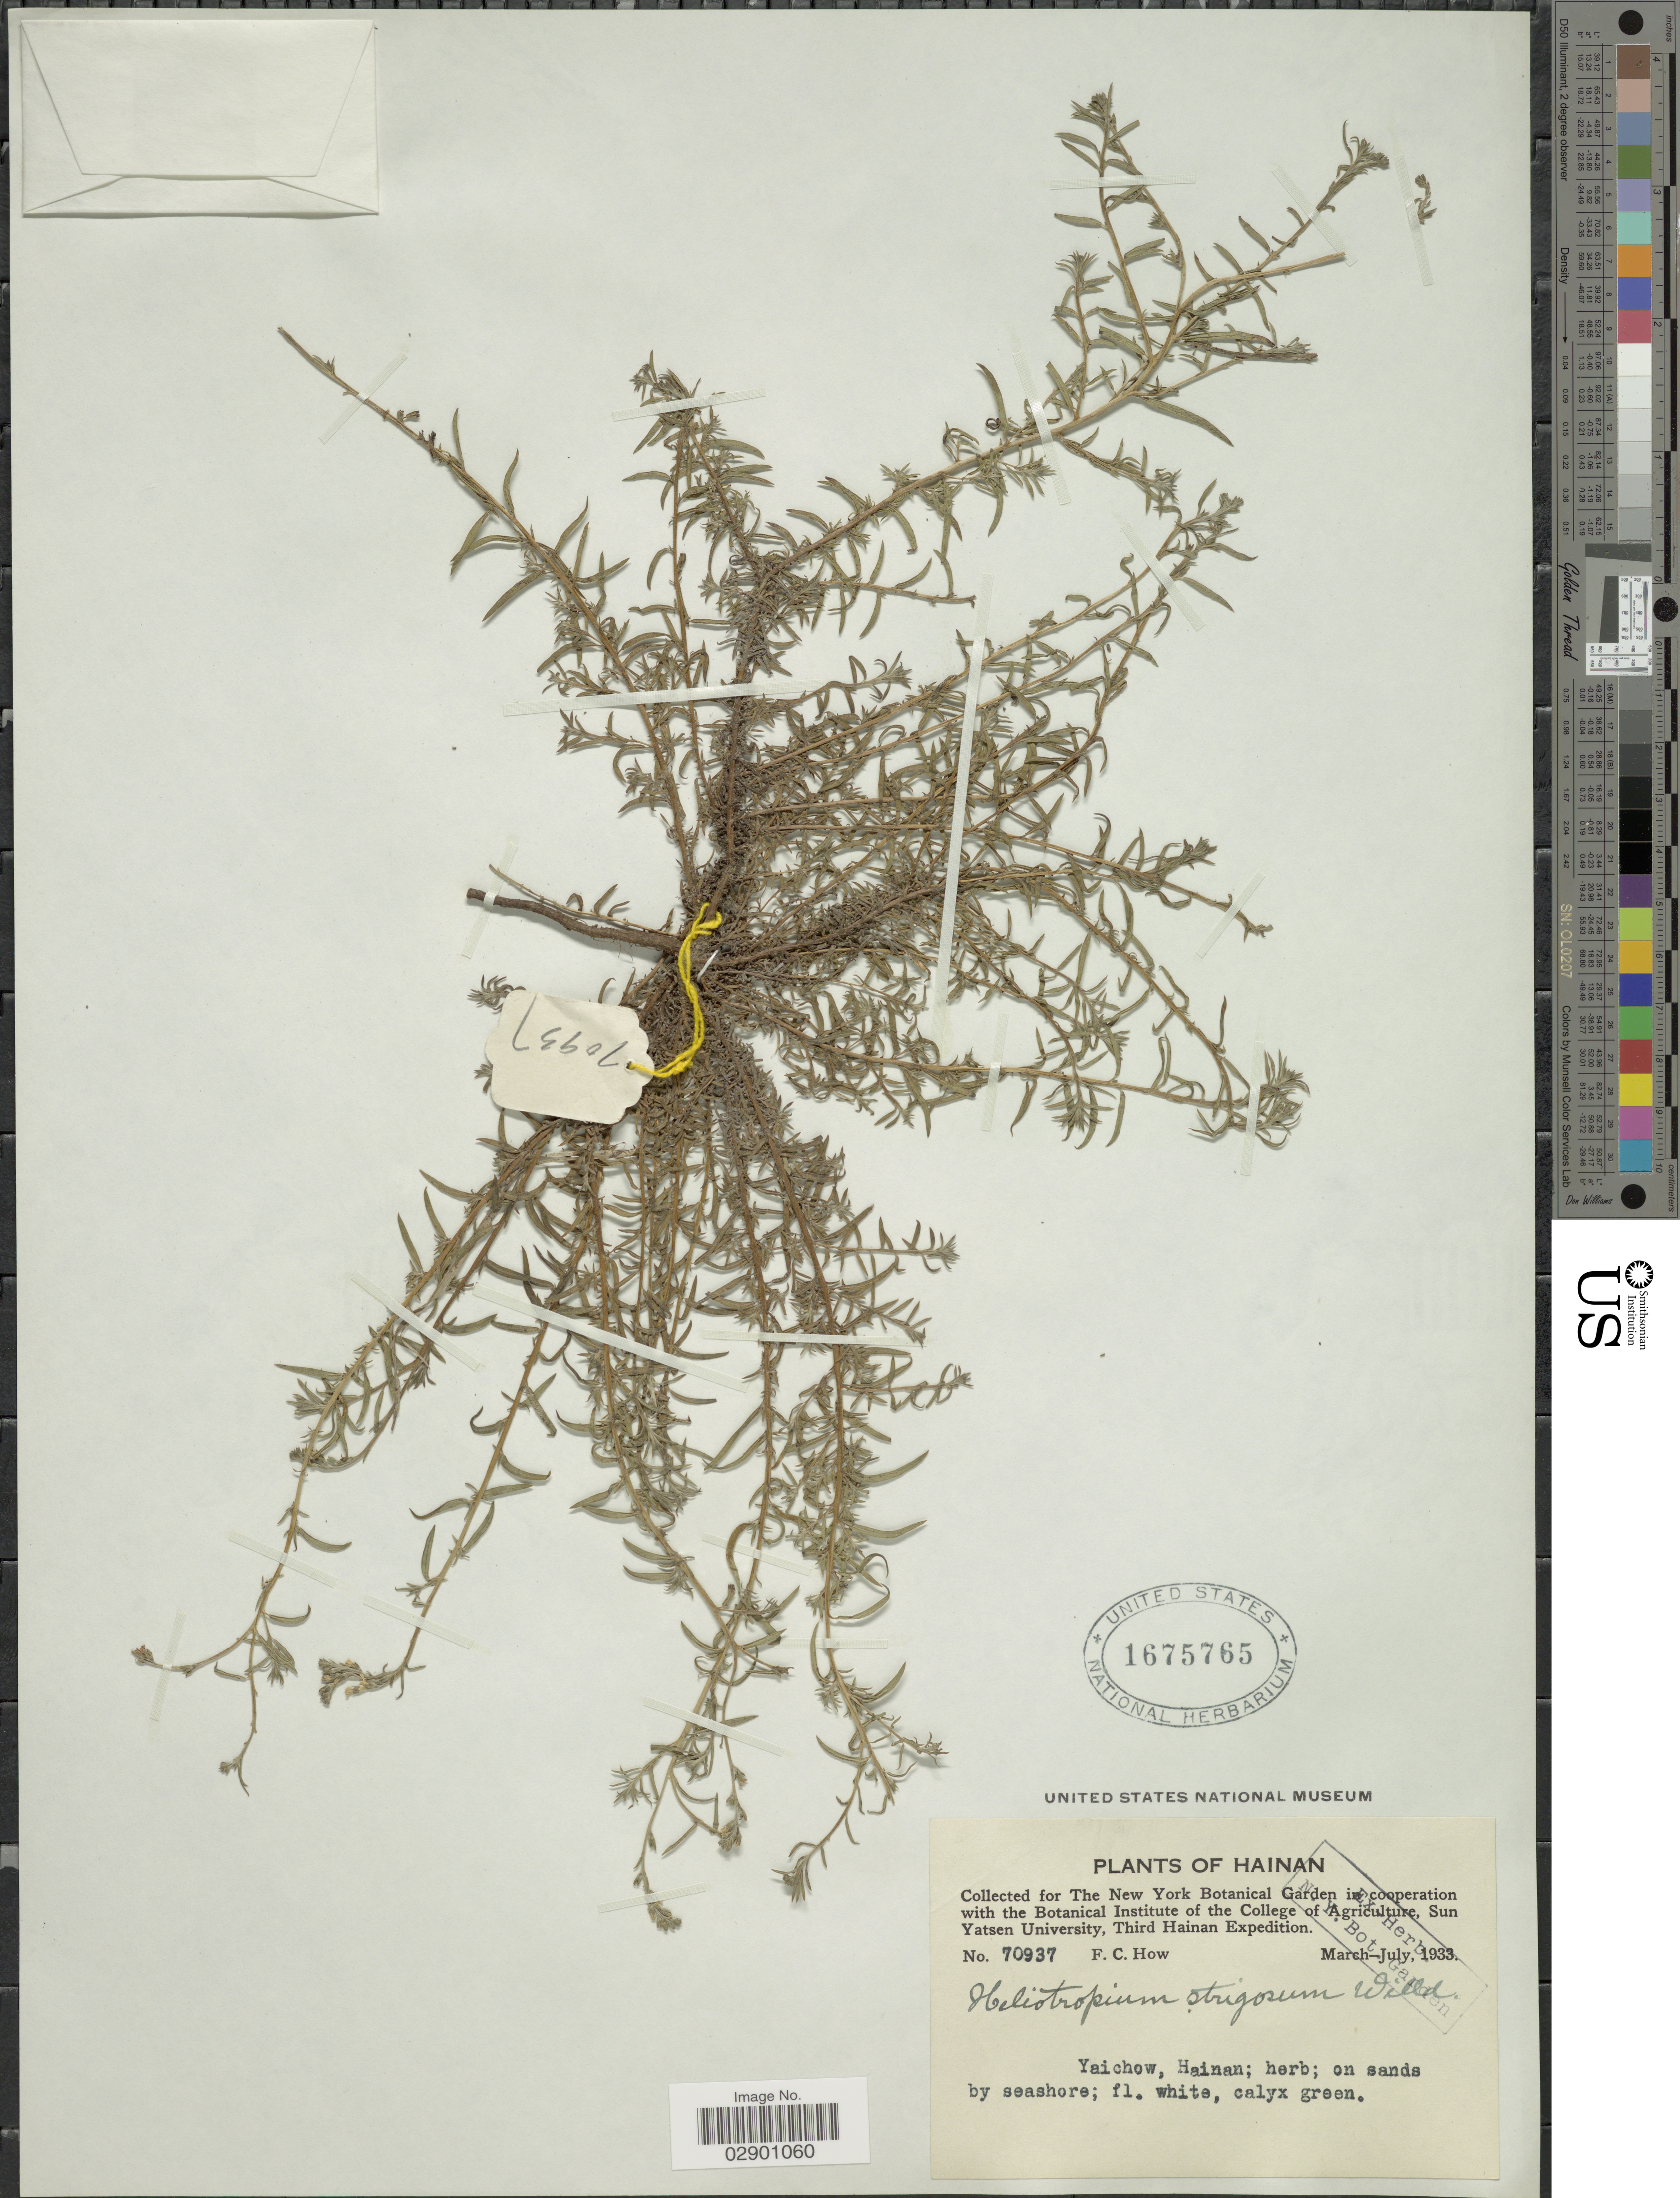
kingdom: Plantae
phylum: Tracheophyta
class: Magnoliopsida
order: Boraginales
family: Heliotropiaceae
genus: Heliotropium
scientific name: Heliotropium marifolium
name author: J. Koenig ex Retz.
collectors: F. C. How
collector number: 70937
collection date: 1933-03/1933-07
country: China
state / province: Hainan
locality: Yaichow, Hainan. On sands by seashore.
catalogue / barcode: US 1675765